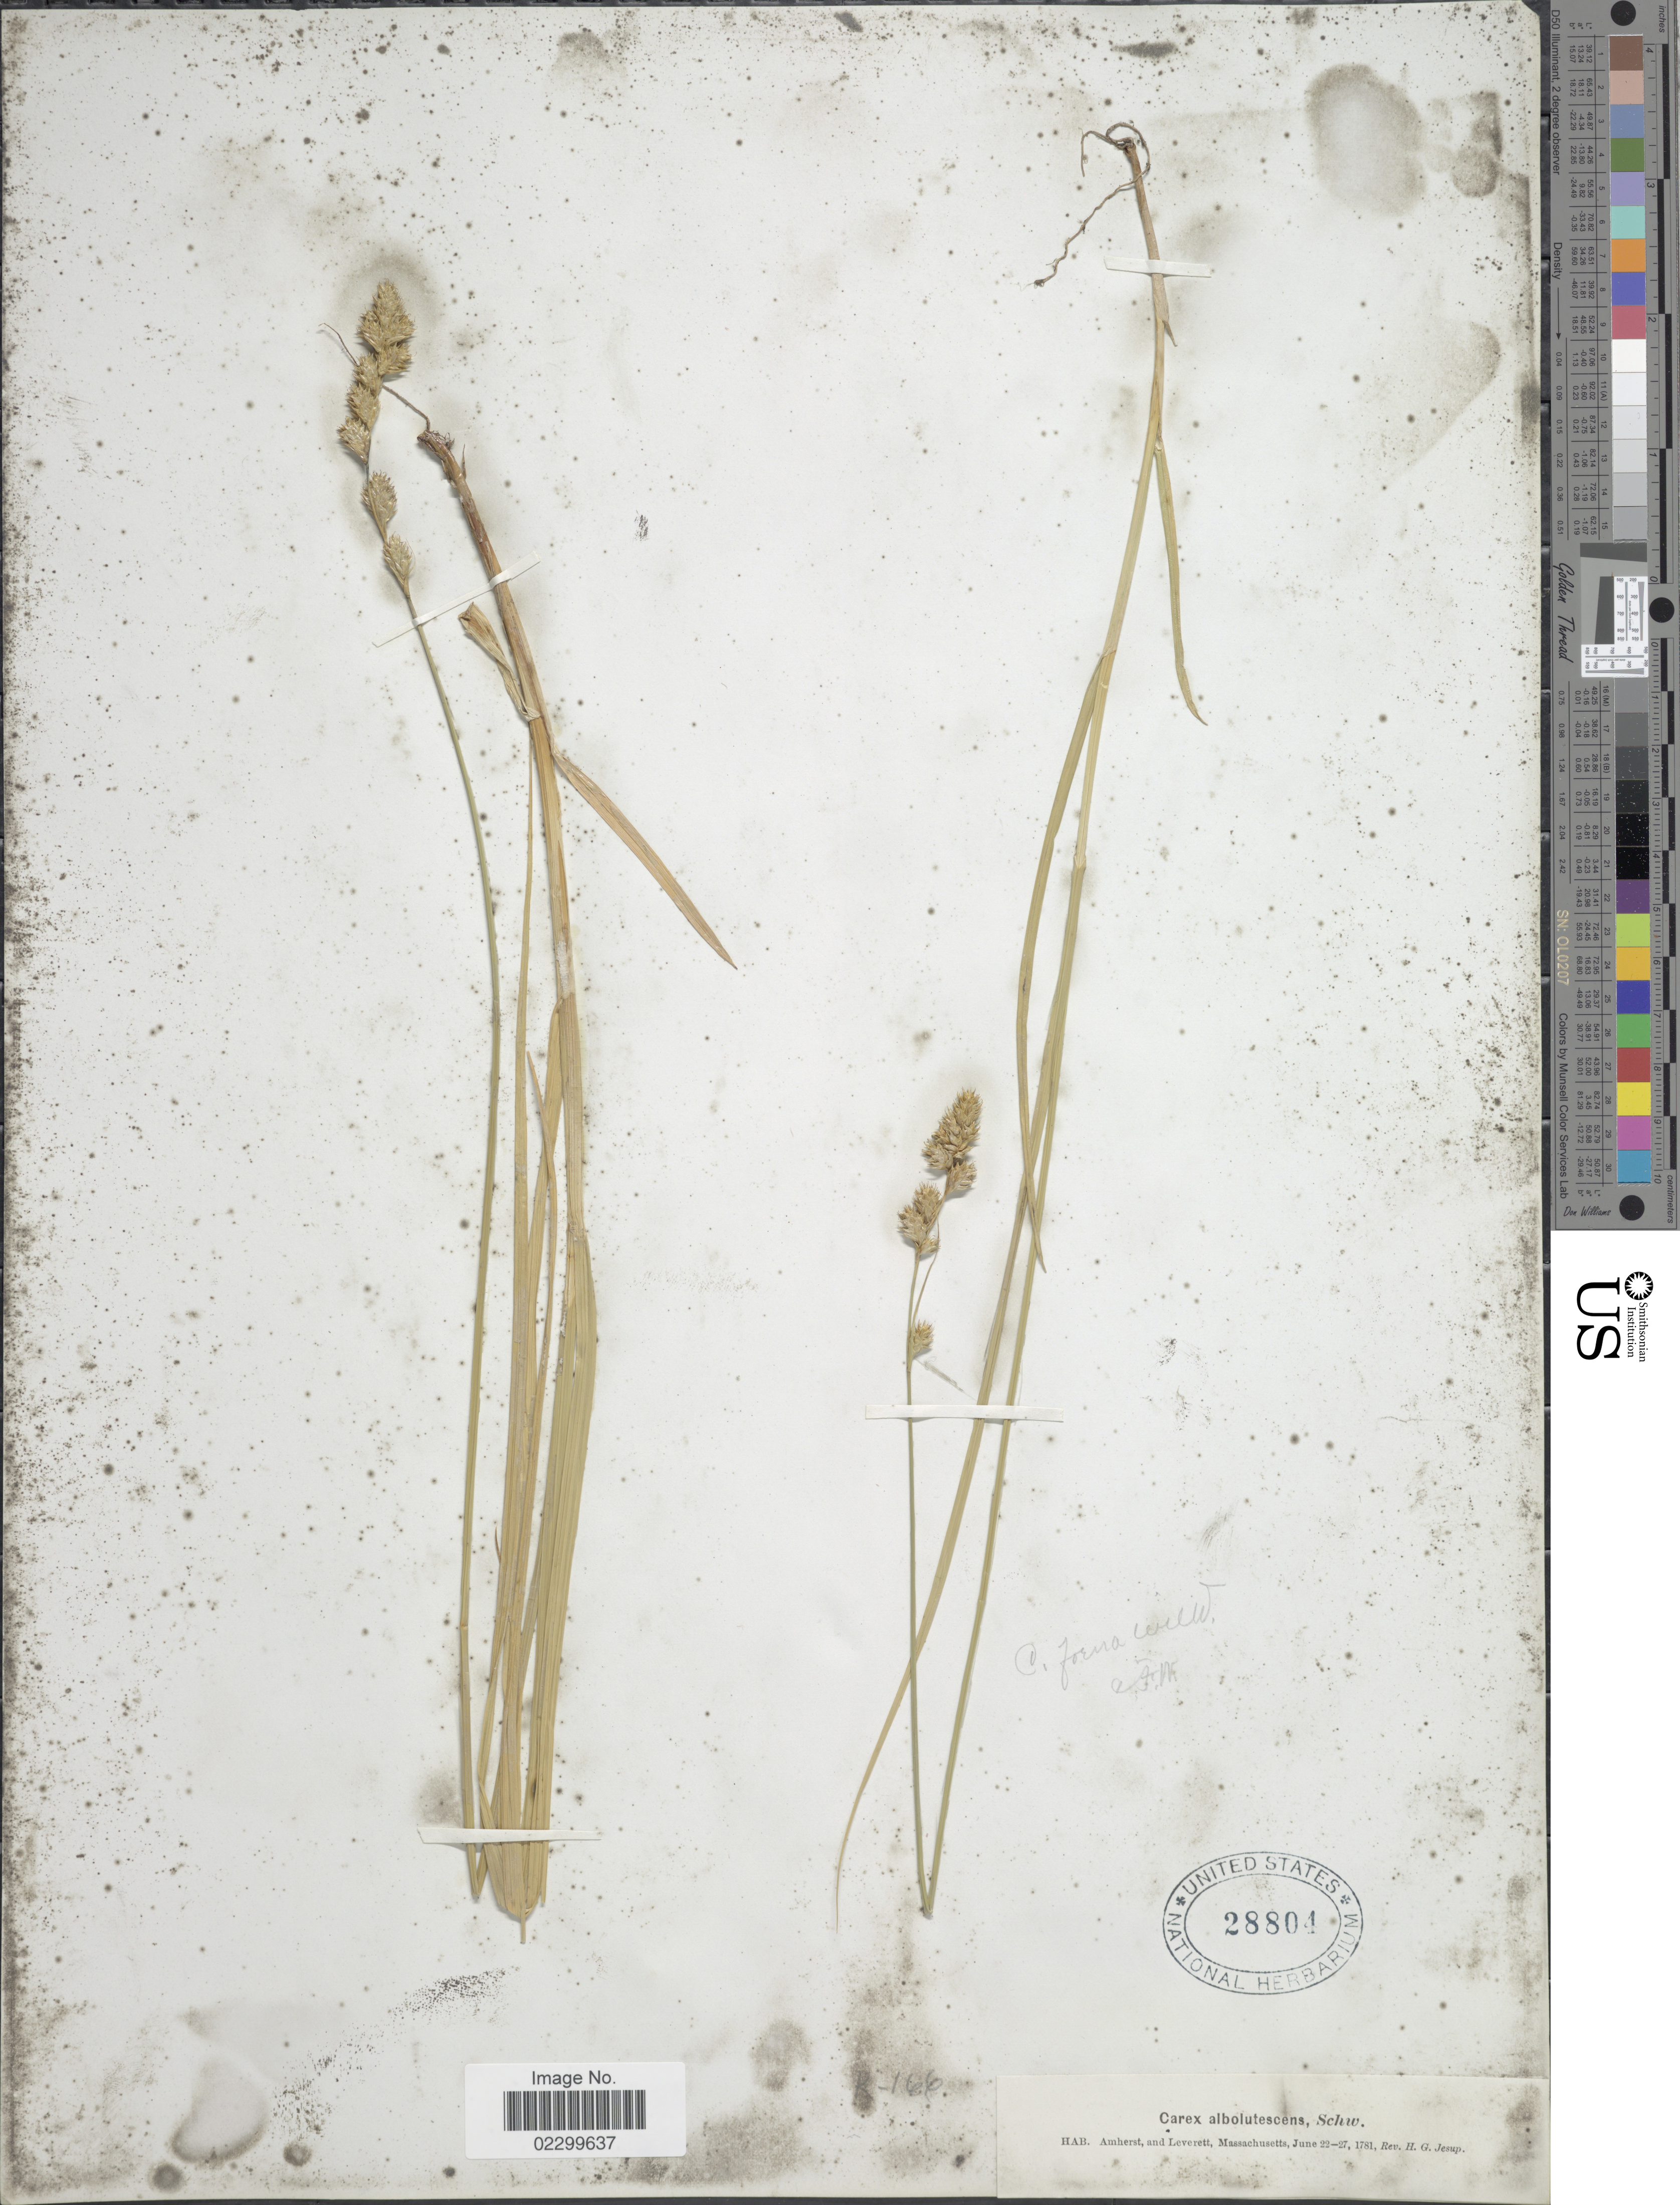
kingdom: Plantae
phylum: Tracheophyta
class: Liliopsida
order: Poales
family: Cyperaceae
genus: Carex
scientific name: Carex argyrantha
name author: Tuck. ex Boott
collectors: H. Jesup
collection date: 1781-06-22/1781-06-27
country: United States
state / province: Massachusetts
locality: Amherst, and Leverett.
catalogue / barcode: US 28804